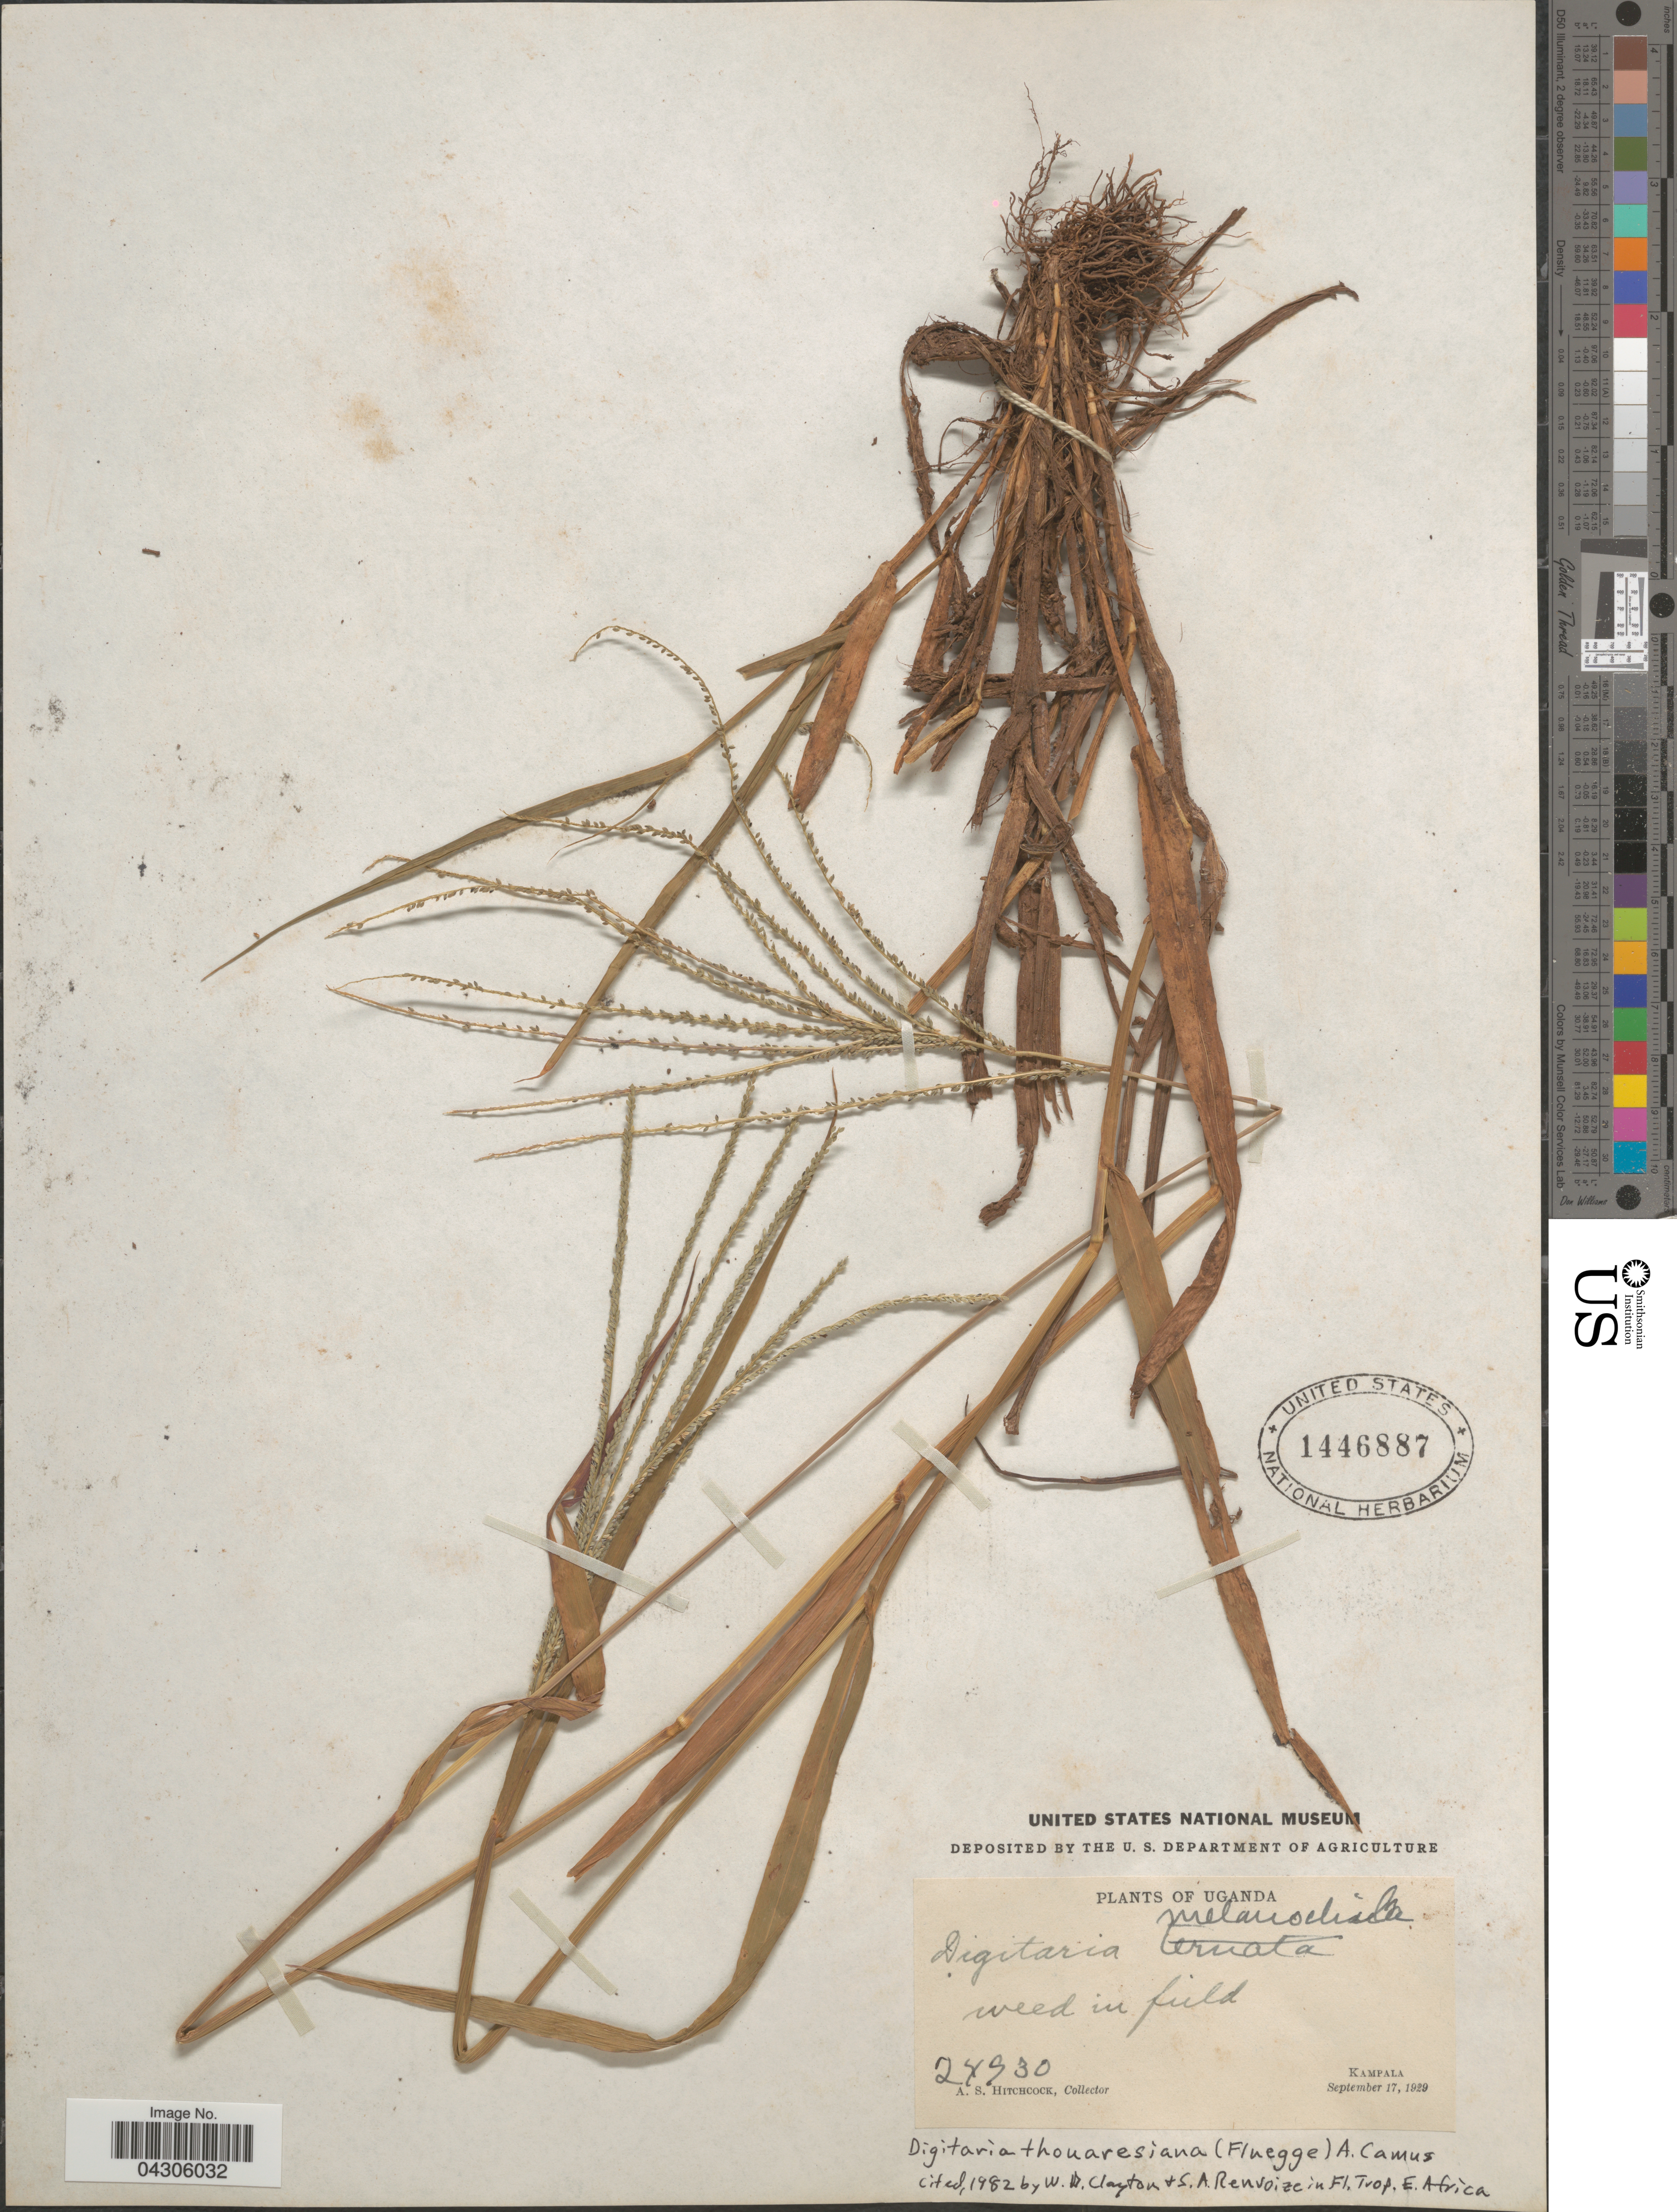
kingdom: Plantae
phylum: Tracheophyta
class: Liliopsida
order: Poales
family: Poaceae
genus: Digitaria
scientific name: Digitaria thouarsiana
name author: (Flüggé) A. Camus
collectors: A. S. Hitchcock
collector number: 24930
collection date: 1929-09-17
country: Uganda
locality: Weed in field. Kampala.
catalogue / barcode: US 1446887